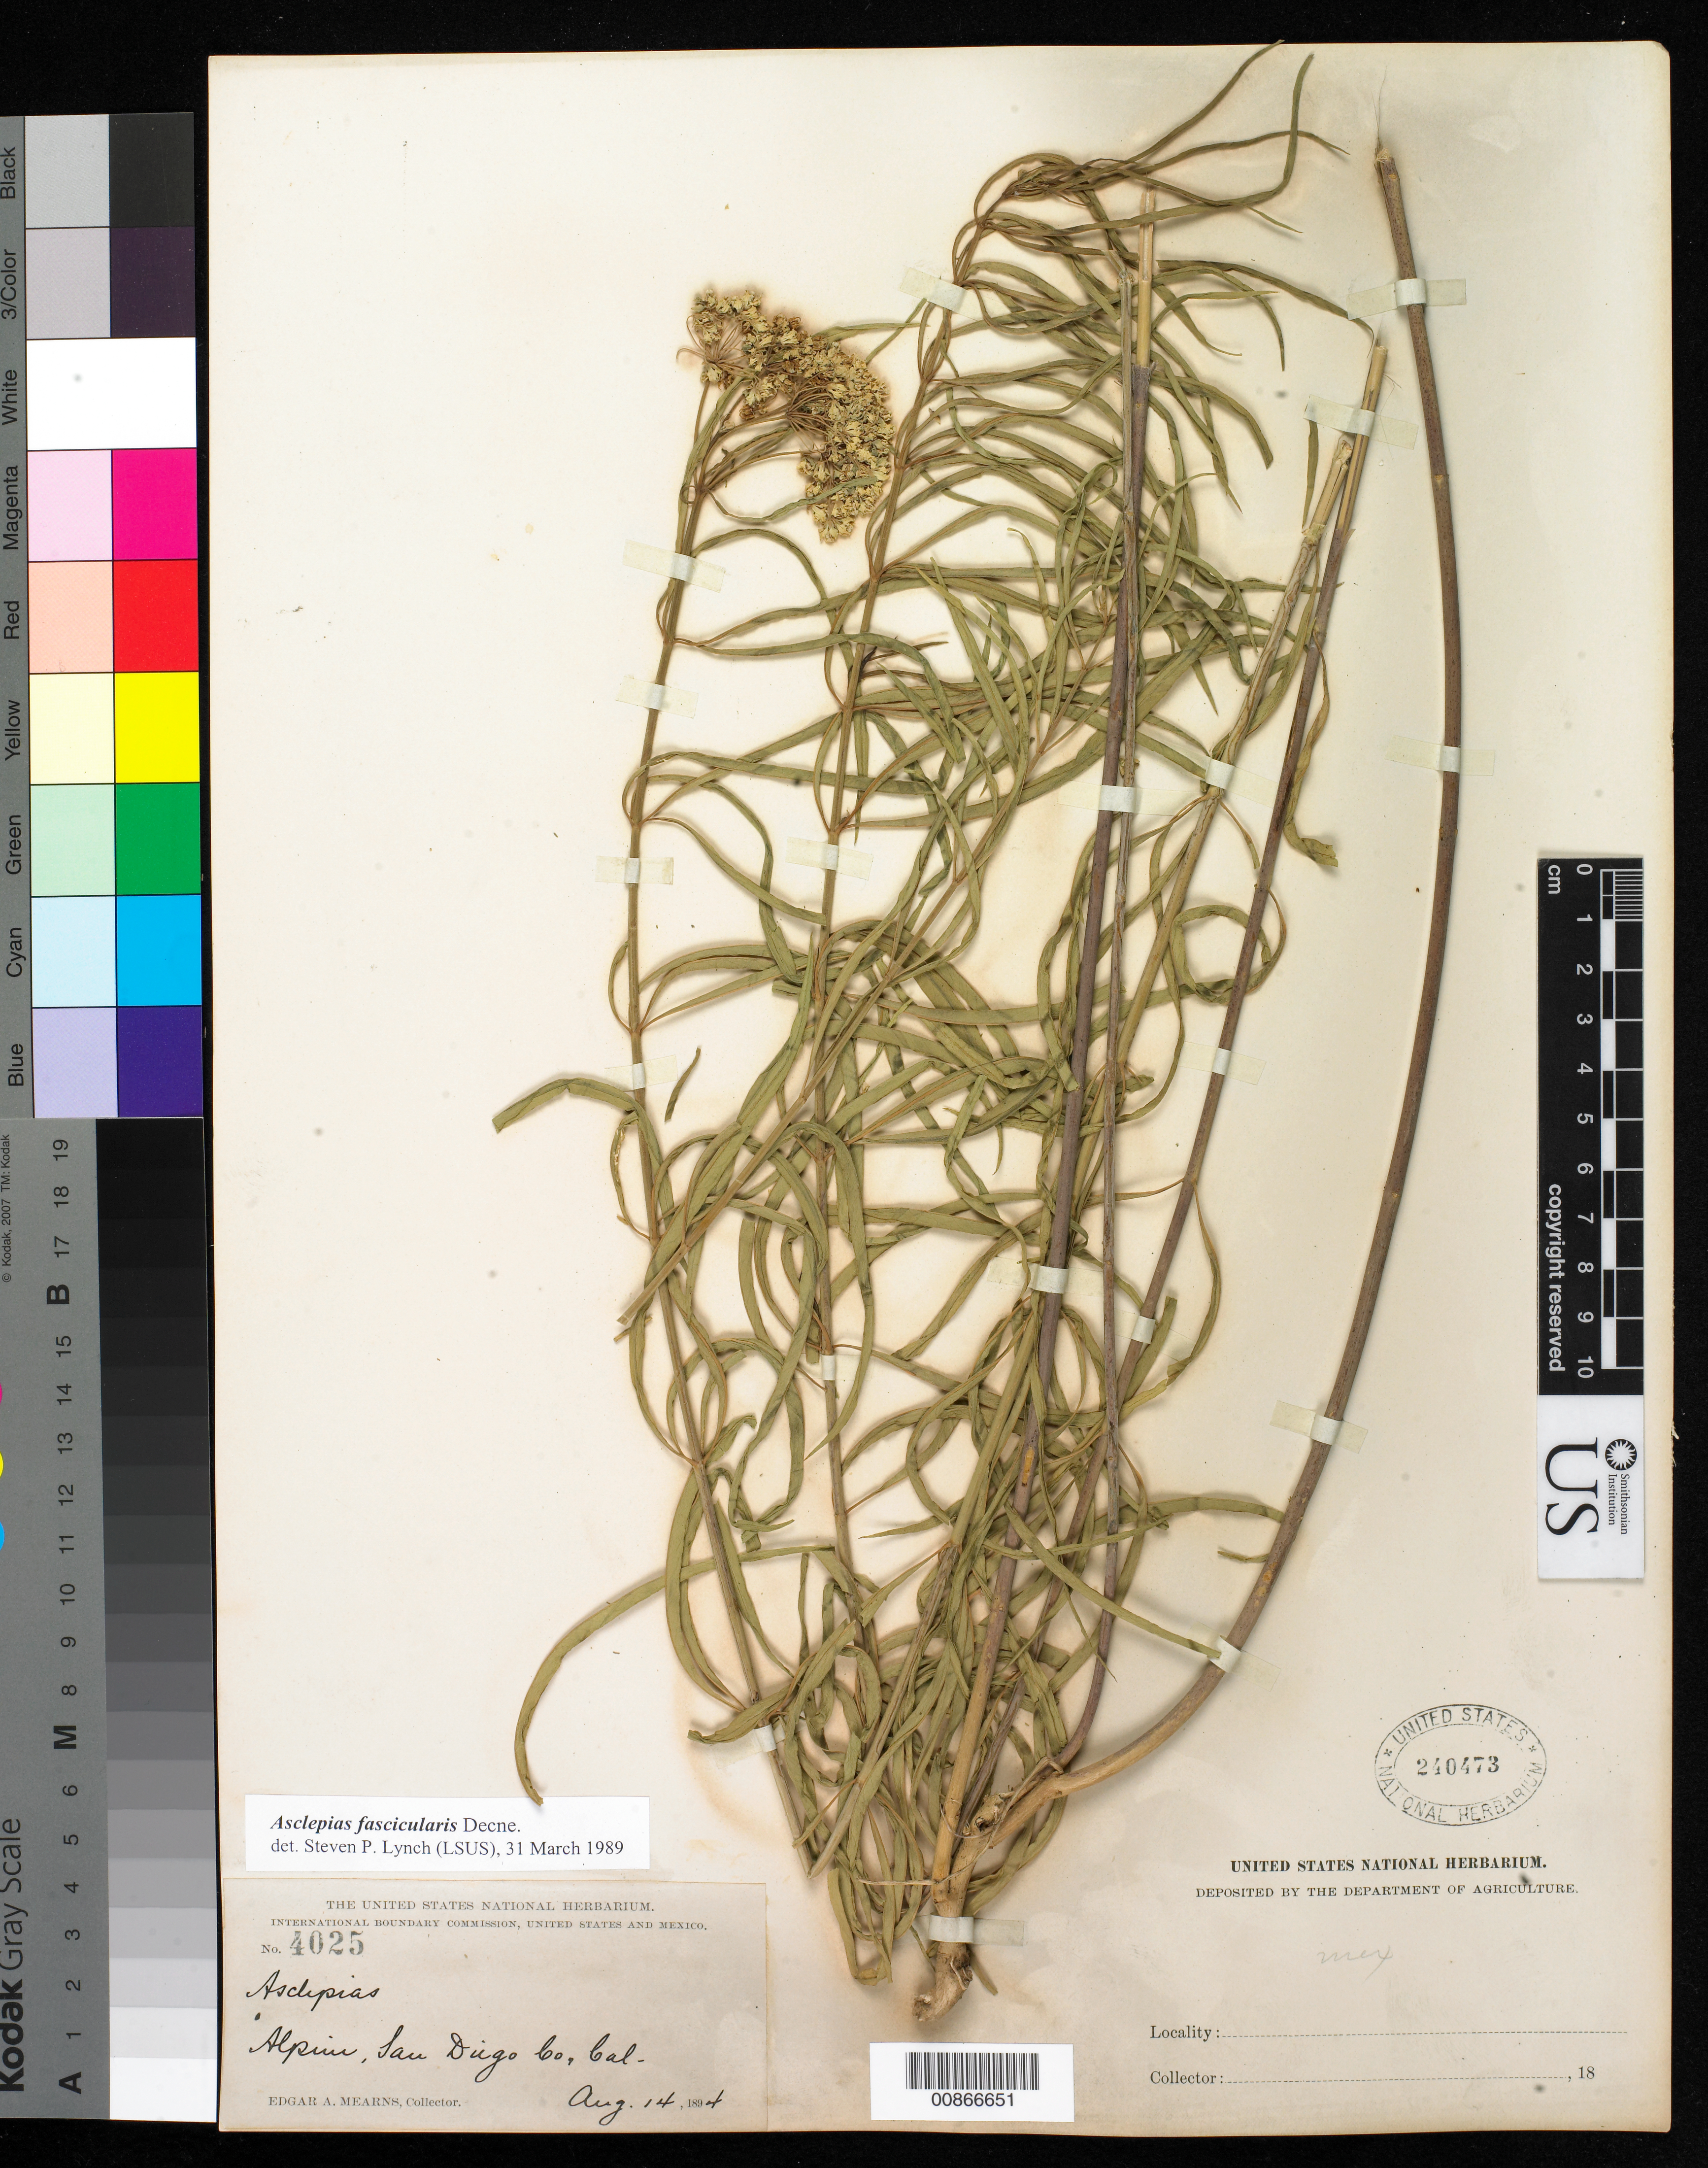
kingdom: Plantae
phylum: Tracheophyta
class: Magnoliopsida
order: Gentianales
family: Apocynaceae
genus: Asclepias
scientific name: Asclepias fascicularis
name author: Decne.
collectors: E. A. Mearns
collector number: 4025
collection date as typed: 14 Aug 1894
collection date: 1894-08-14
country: United States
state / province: California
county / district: San Diego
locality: Alpine, San Diego County, California.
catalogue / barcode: US 240473